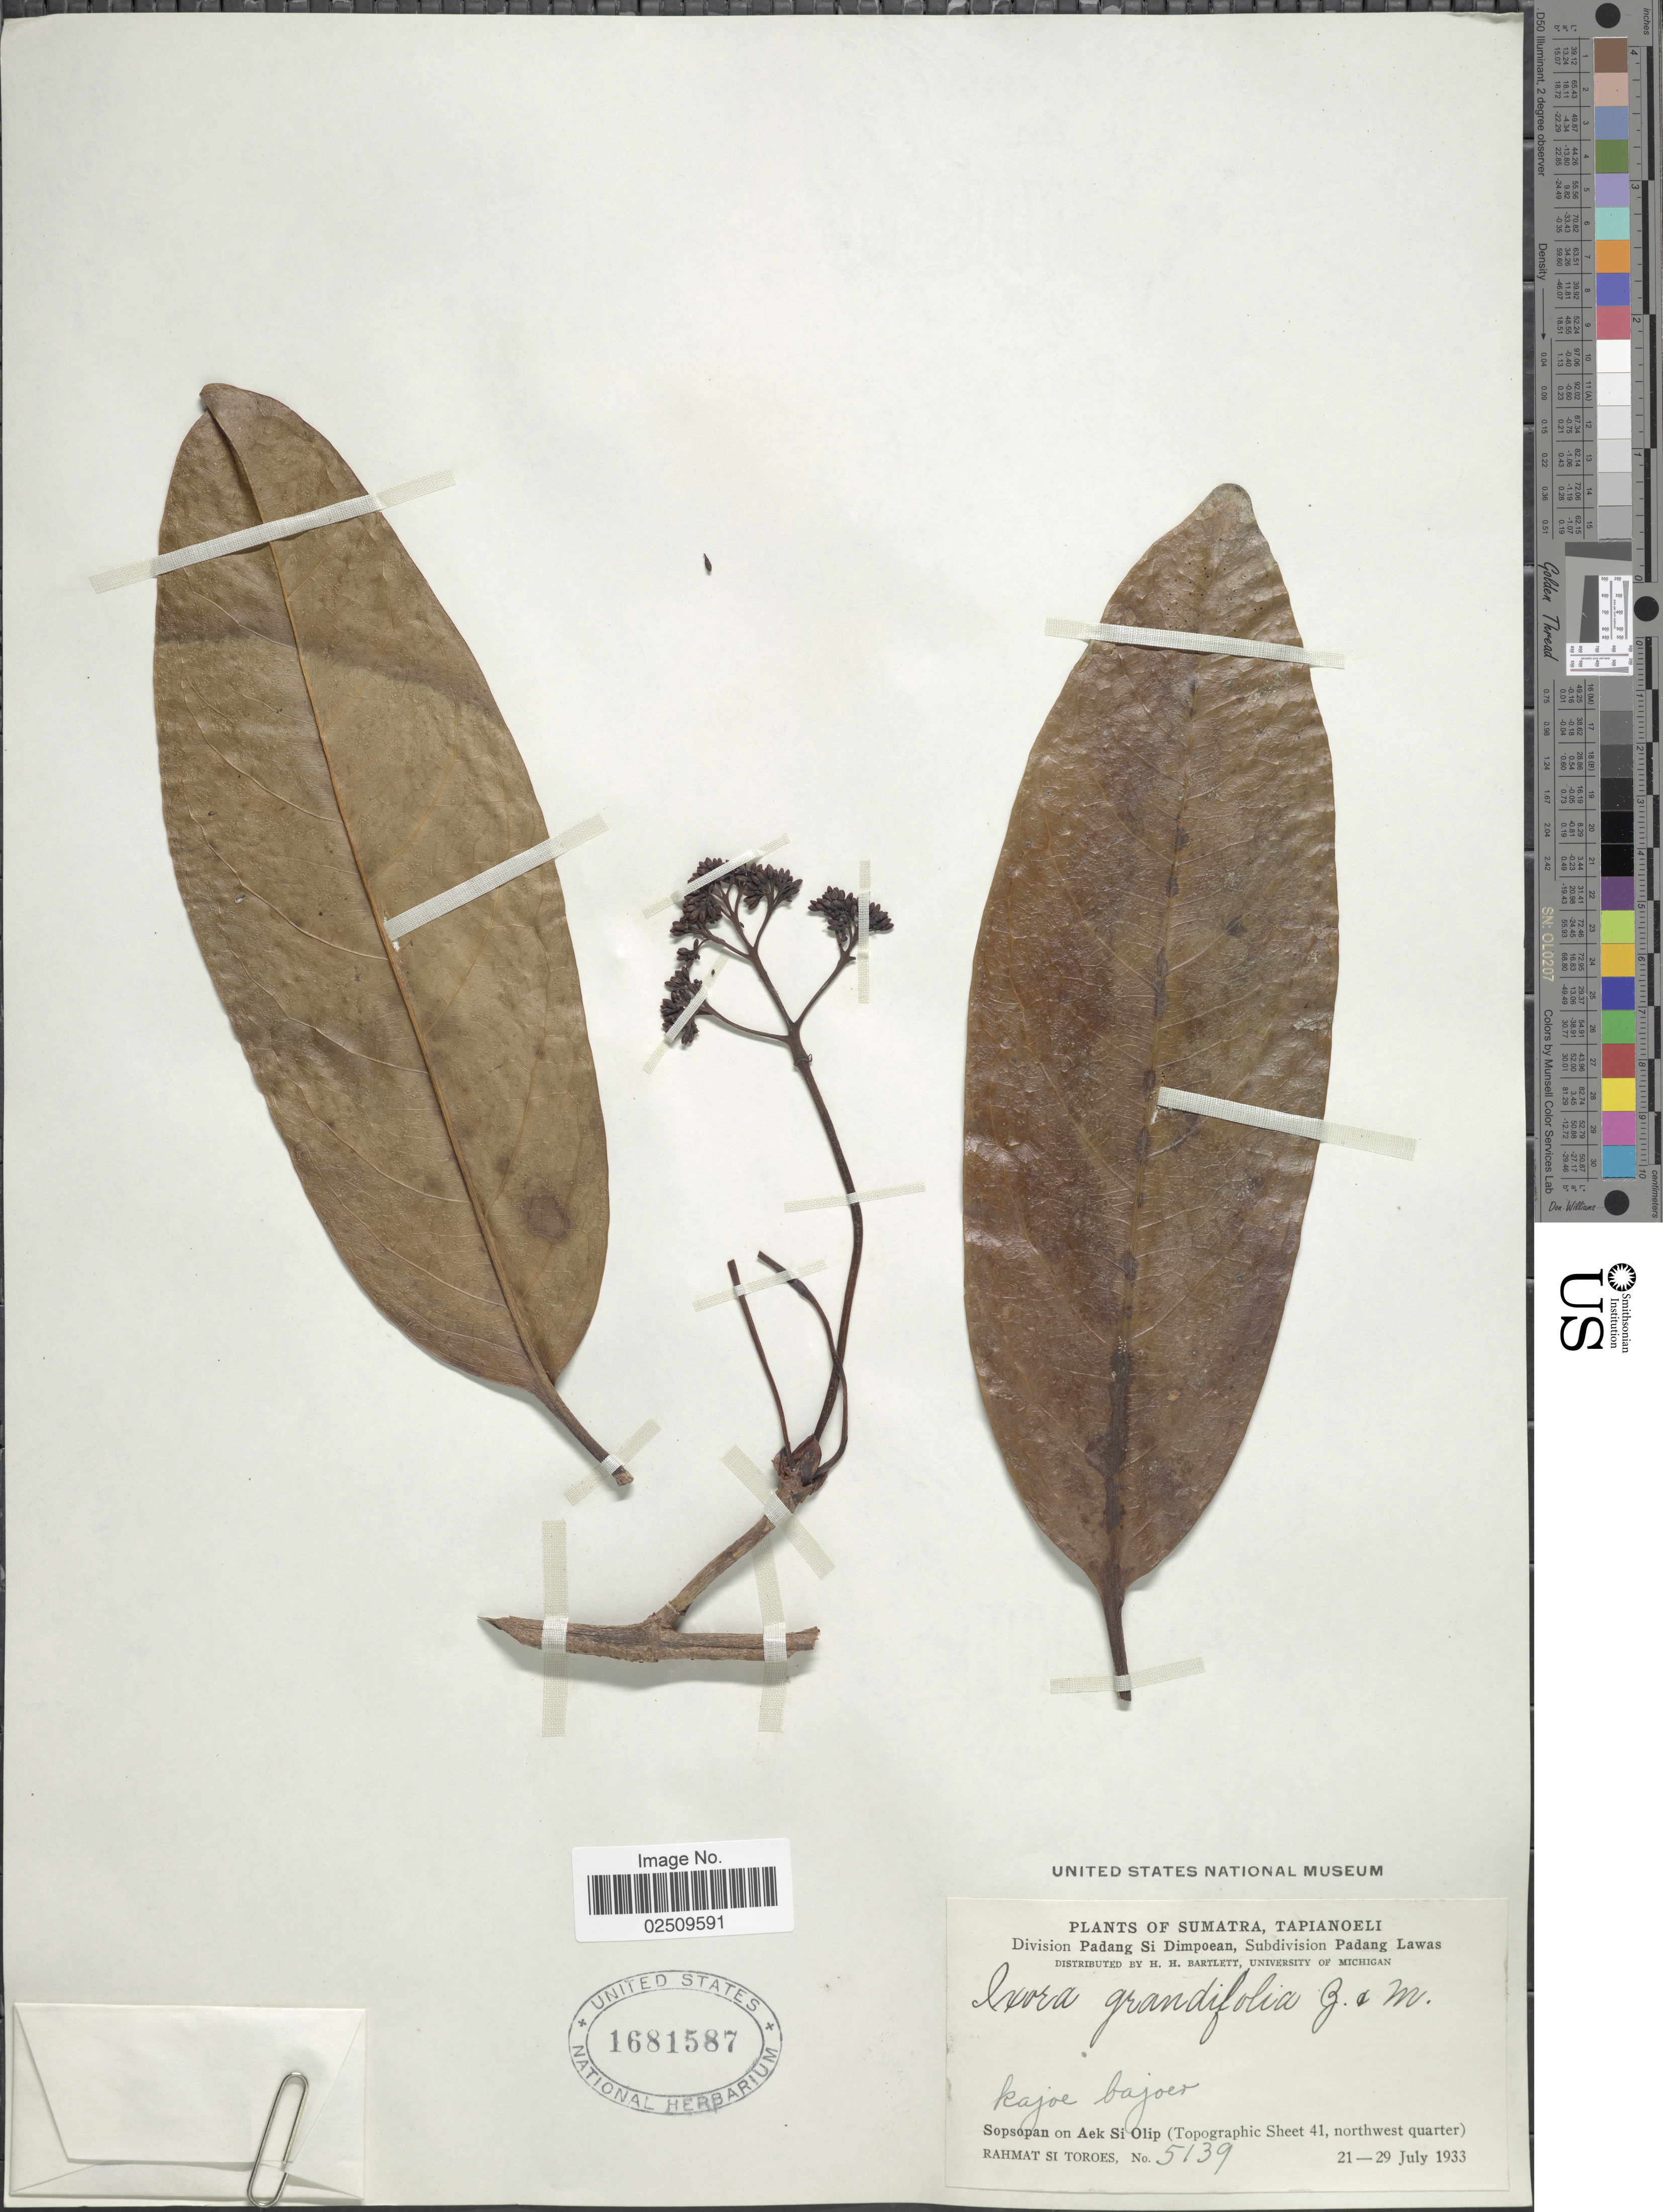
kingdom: Plantae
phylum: Tracheophyta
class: Magnoliopsida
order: Gentianales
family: Rubiaceae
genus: Ixora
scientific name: Ixora grandifolia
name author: (Blume) Zoll. & Moritzi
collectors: Rahmat Si Boeea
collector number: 5139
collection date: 1933-07-21/1933-07-29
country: Indonesia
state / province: Sumatra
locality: Tapianoeli, Division Padang Si Dimpoean, Subdivision Padang Lawas, kajoe bajoer, Sopsopan on Aek Si Olip (Topographic Sheet 41, northwest quarter)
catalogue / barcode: US 1681587